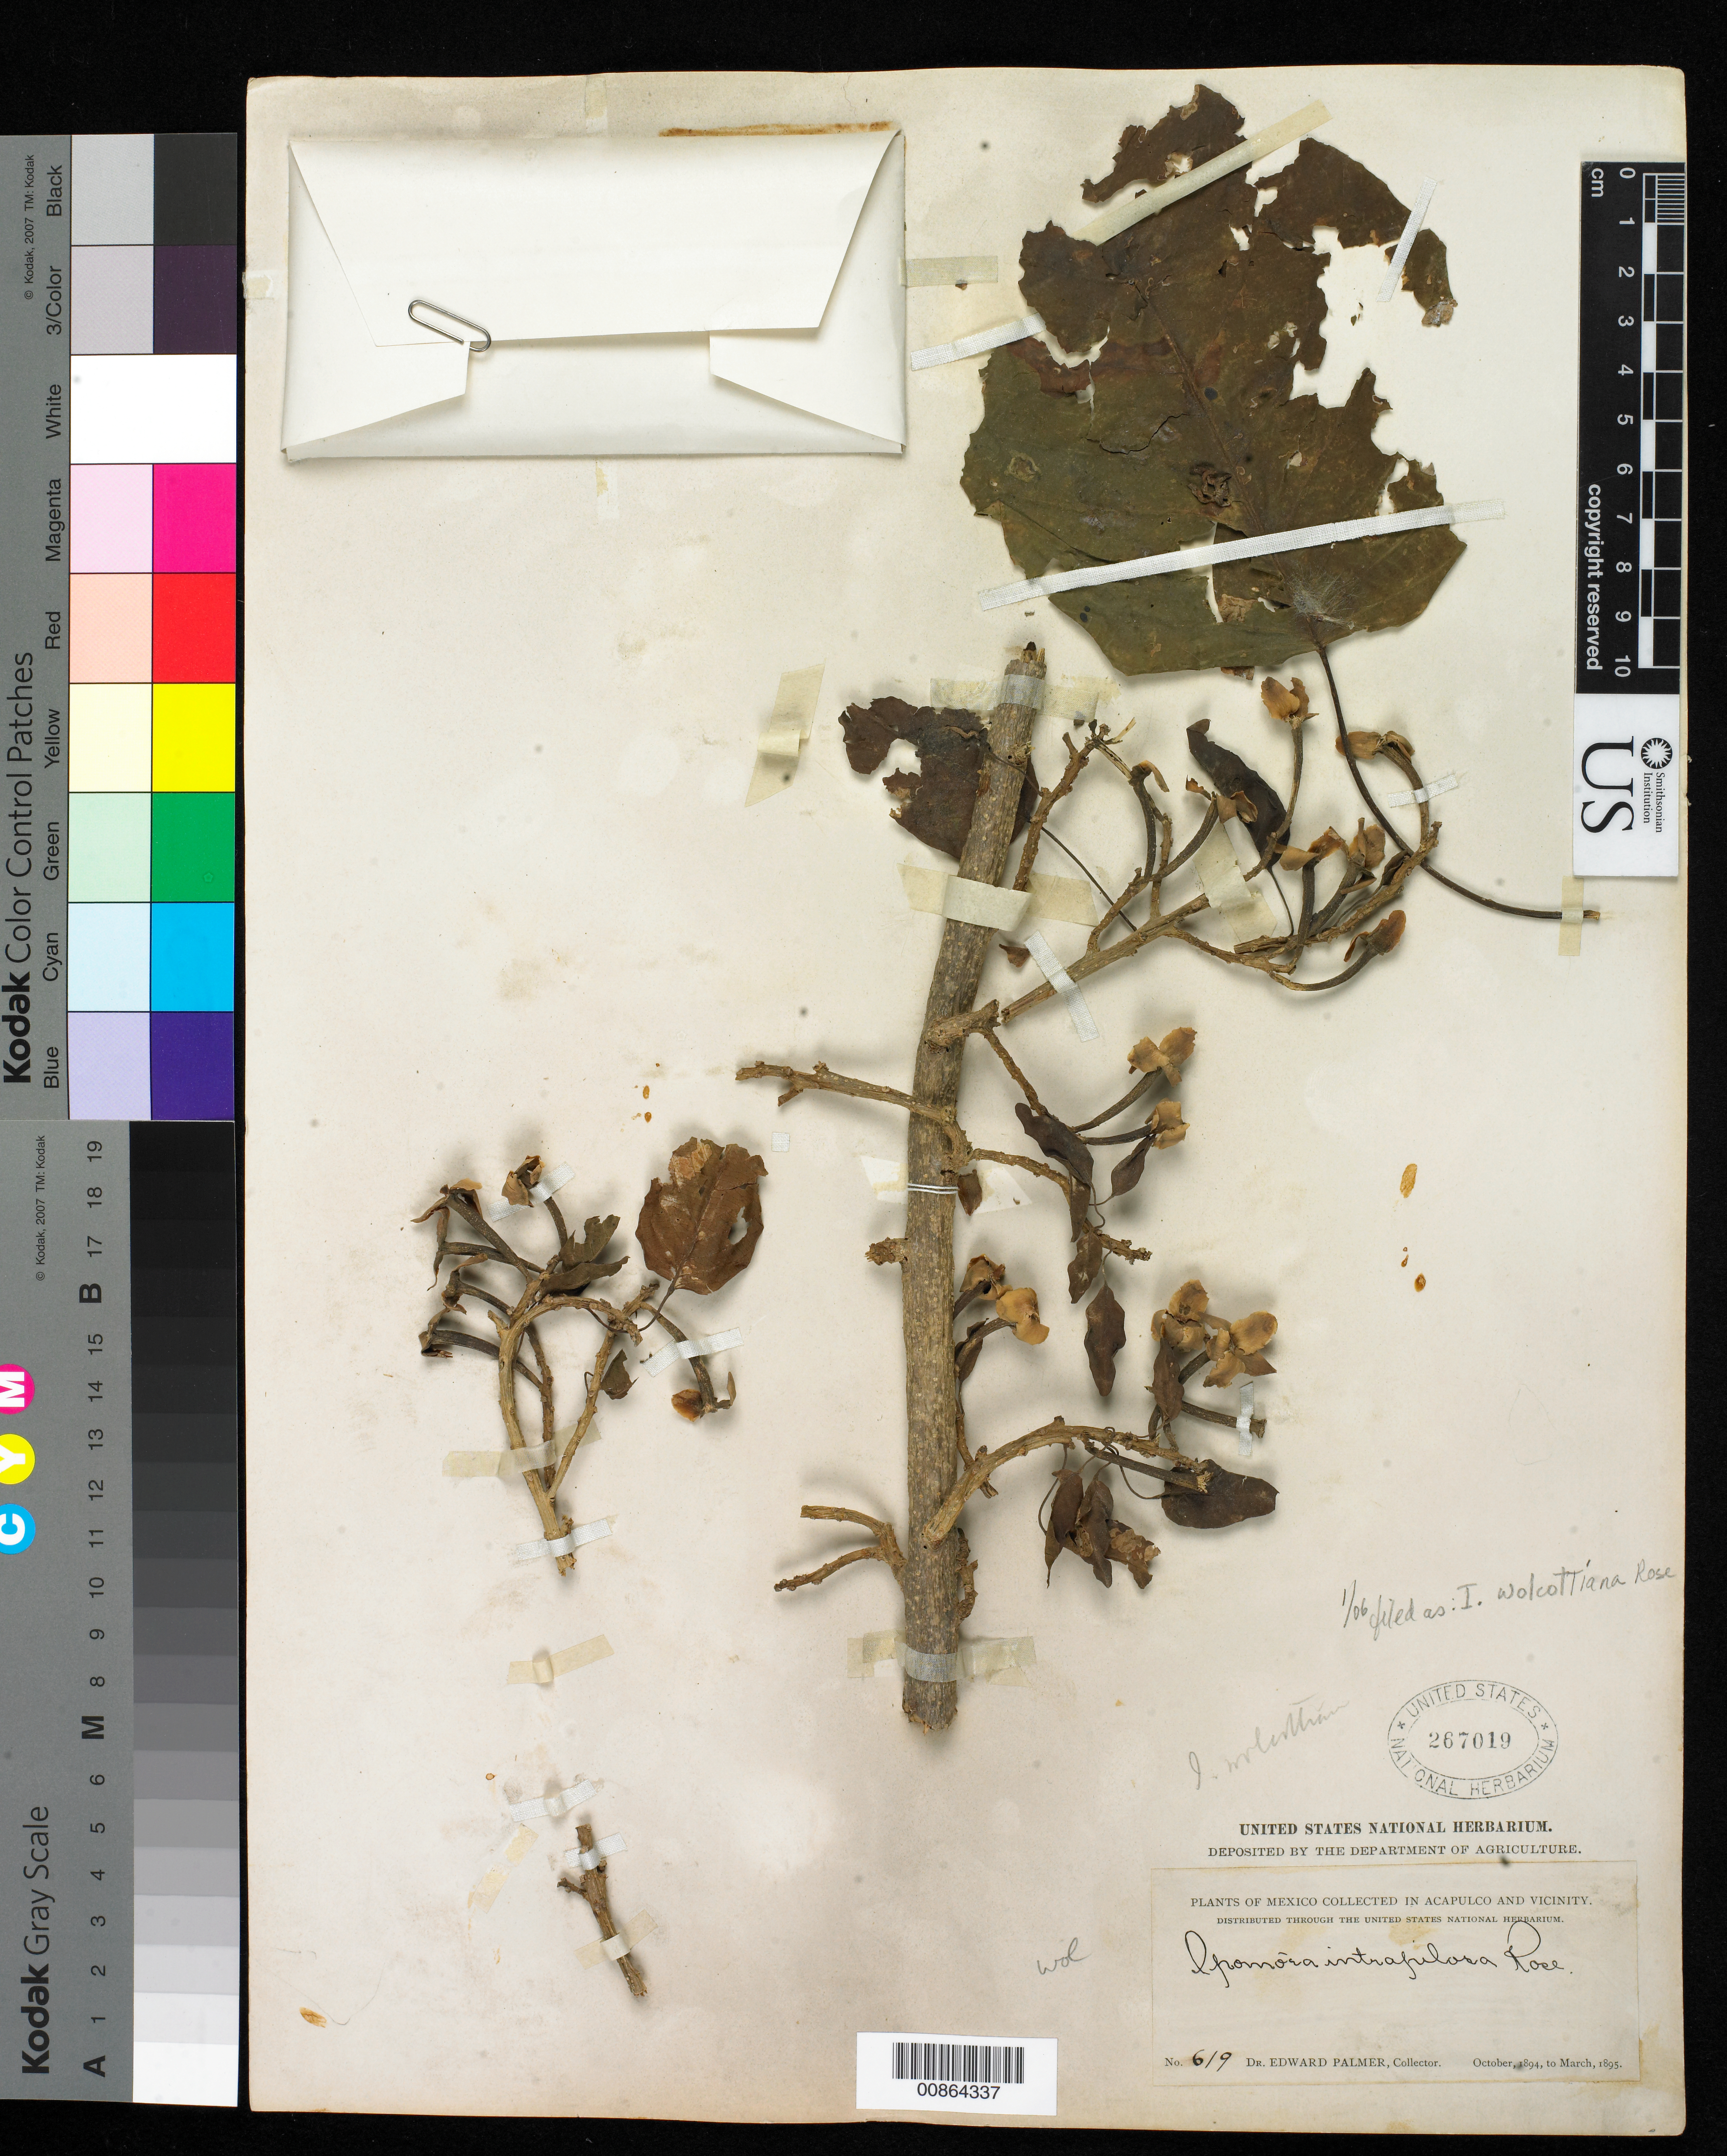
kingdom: Plantae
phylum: Tracheophyta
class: Magnoliopsida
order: Solanales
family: Convolvulaceae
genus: Ipomoea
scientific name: Ipomoea wolcottiana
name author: Rose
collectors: E. Palmer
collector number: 619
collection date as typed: Oct 1895 to -- Mar 1895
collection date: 1895-03/1895-10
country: Mexico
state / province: Guerrero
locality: Acapulco, Guerrero and vicinity.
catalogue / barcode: US 267019